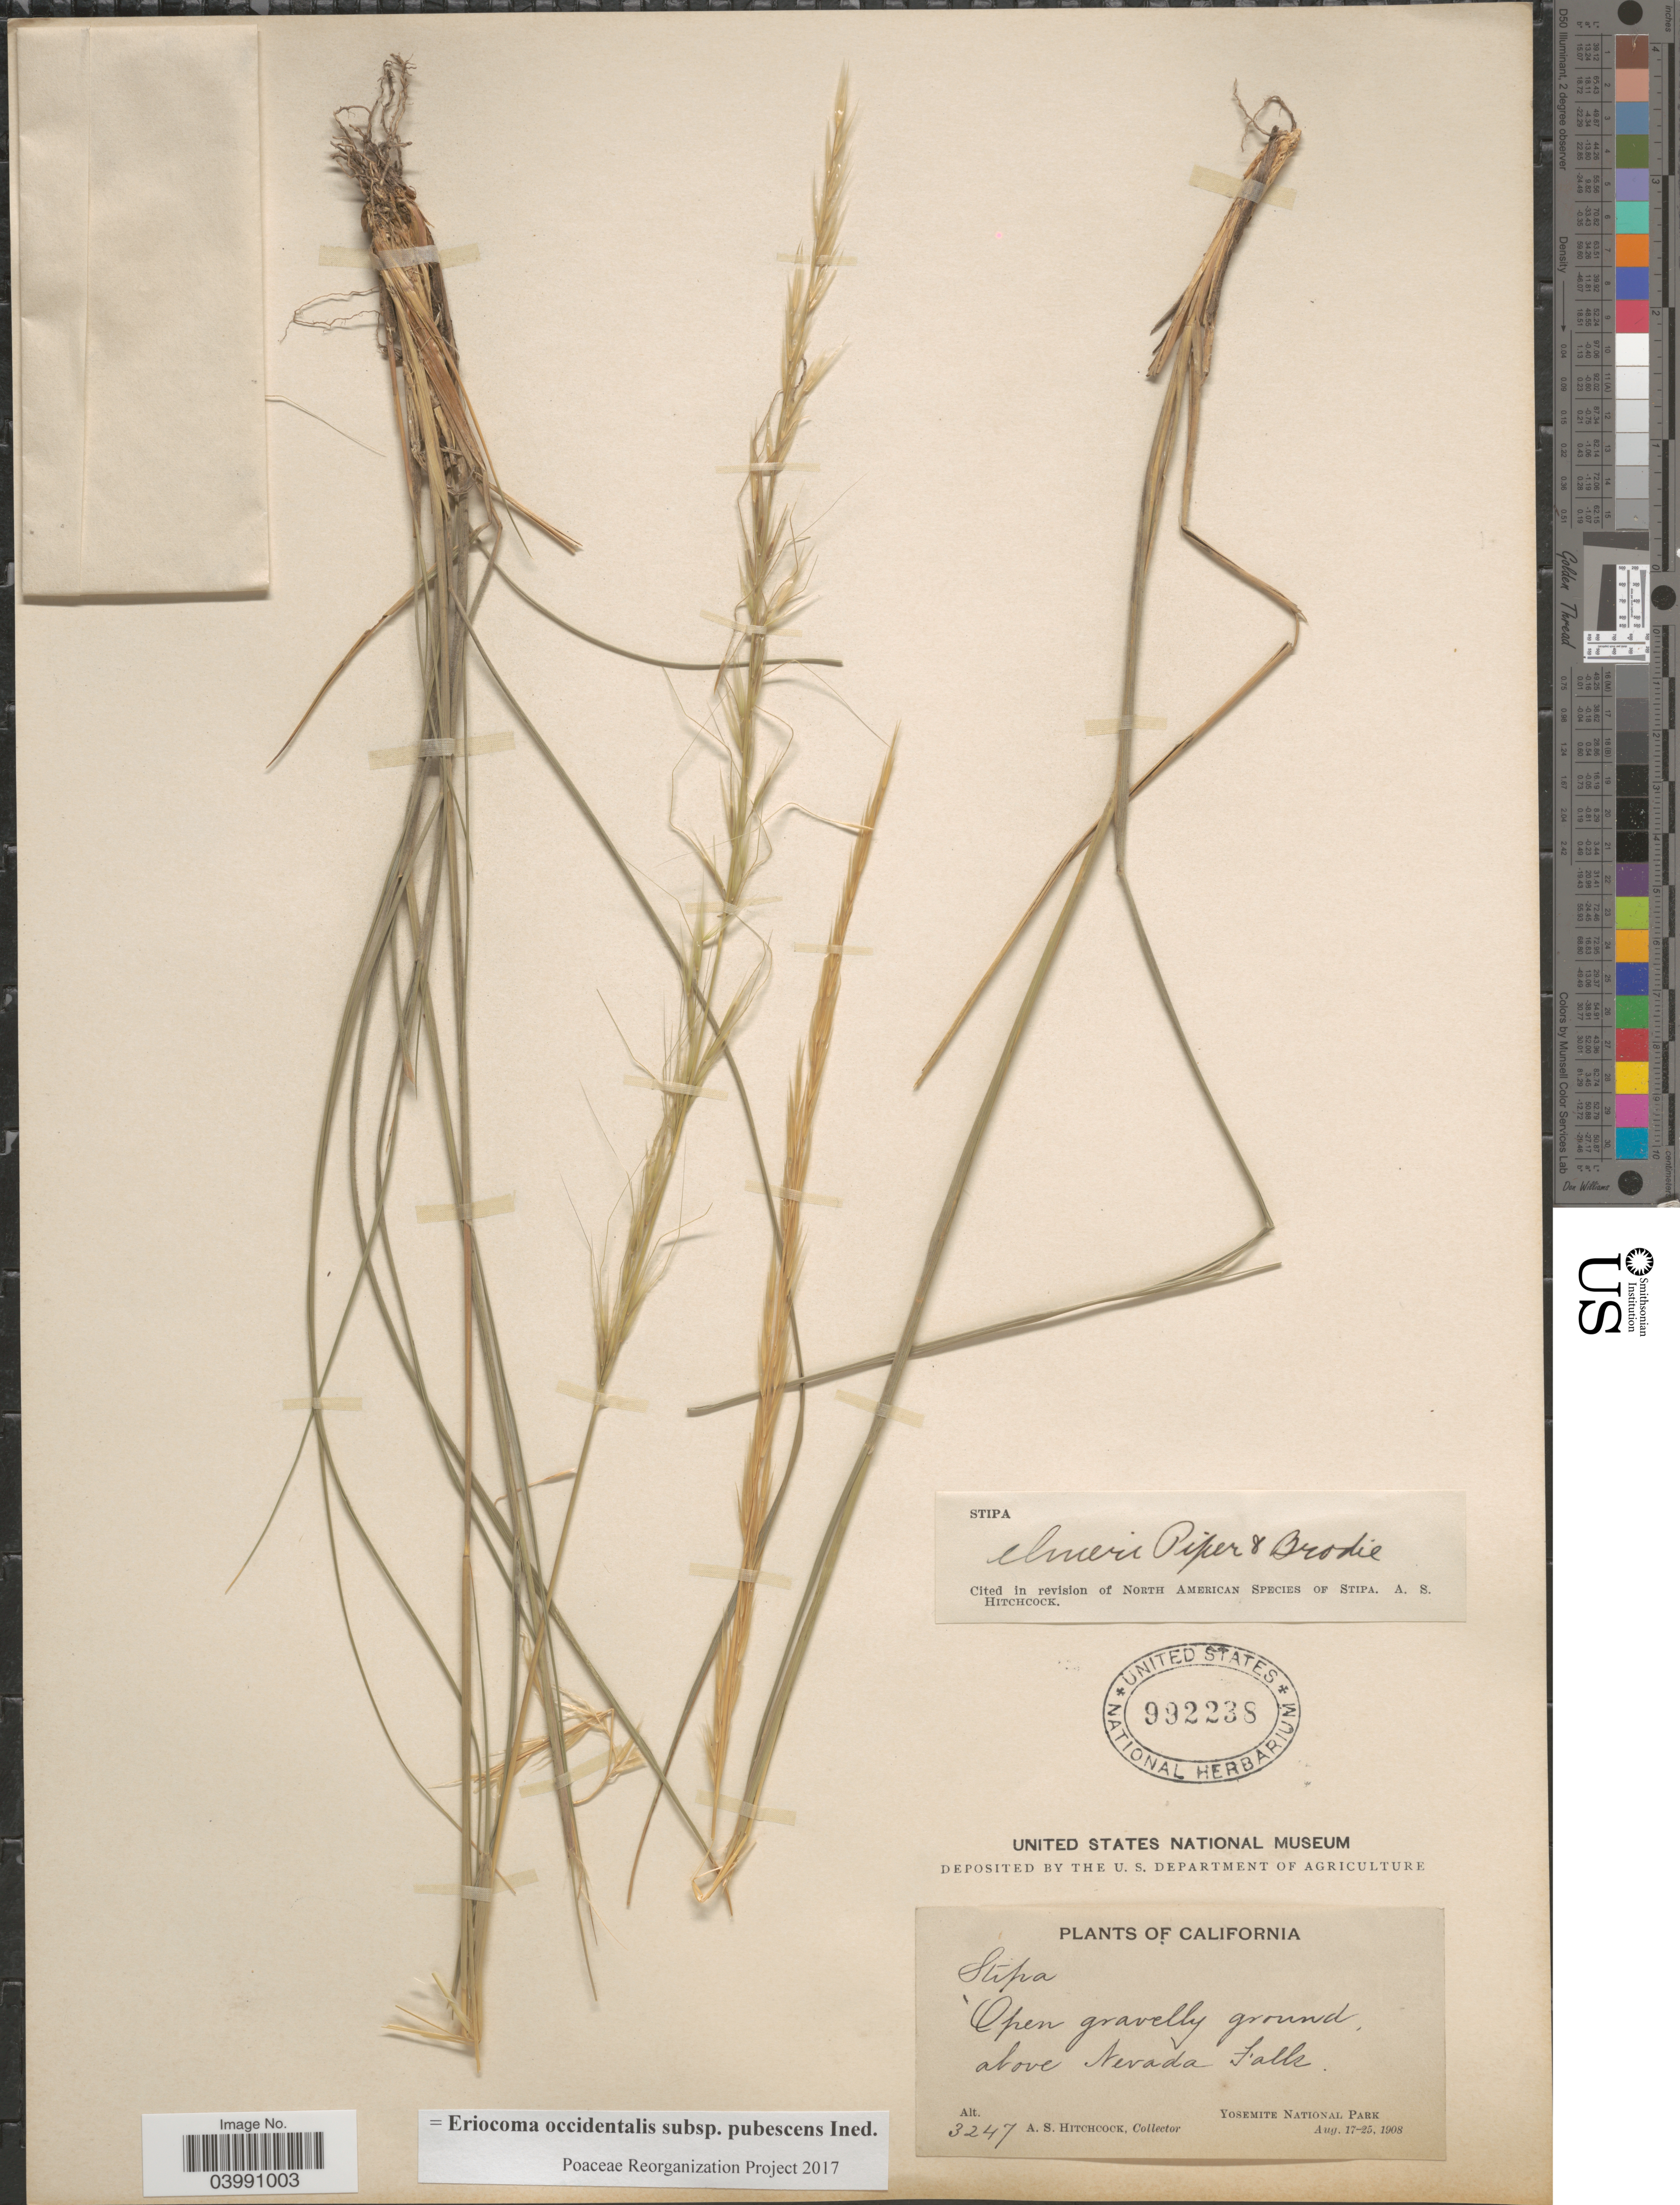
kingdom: Plantae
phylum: Tracheophyta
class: Liliopsida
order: Poales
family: Poaceae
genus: Eriocoma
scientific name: Eriocoma occidentalis subsp. pubescens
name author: (Vasey) Romasch.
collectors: A. S. Hitchcock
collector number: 3247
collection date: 1908-08-17/1908-08-25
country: United States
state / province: California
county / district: Mariposa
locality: Open gravelly ground, above Nevada Falls. Yosemite National Park.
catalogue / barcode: US 992238